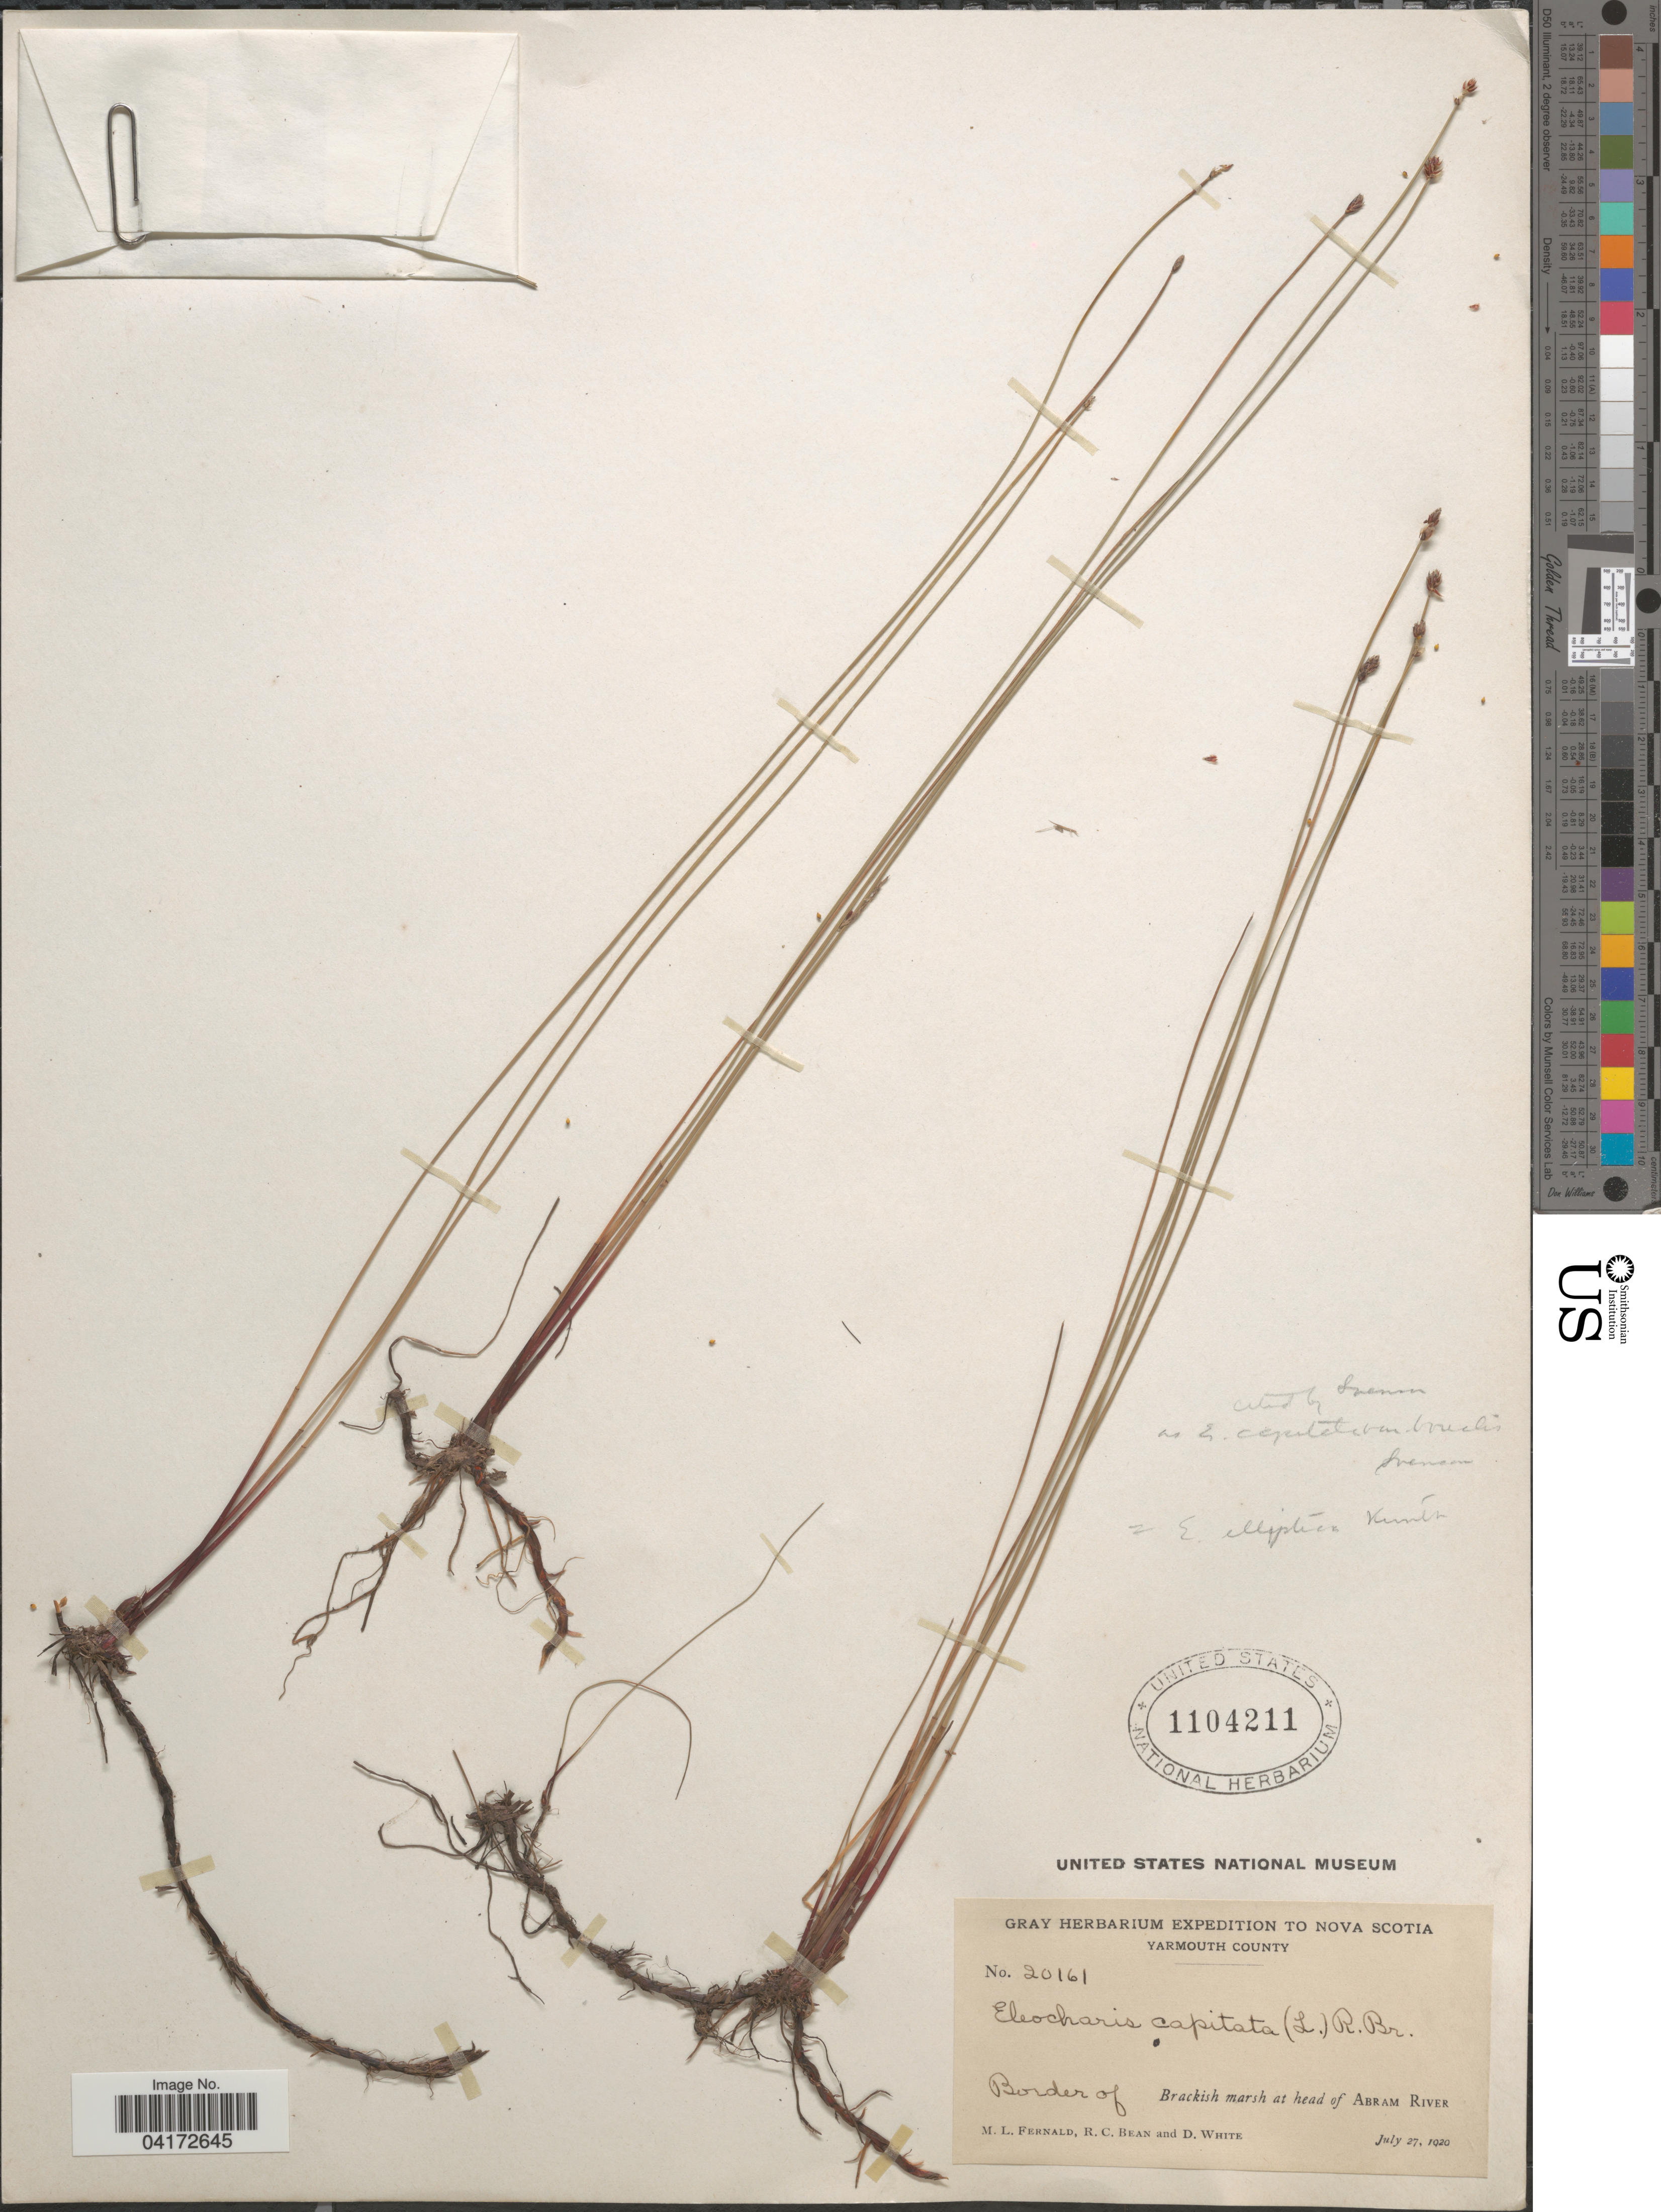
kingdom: Plantae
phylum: Tracheophyta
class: Liliopsida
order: Poales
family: Cyperaceae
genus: Eleocharis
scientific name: Eleocharis elliptica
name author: Kunth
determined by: Strong, Mark T., (BOT), Smithsonian Institution - National Museum of Natural History (UNITED STATES)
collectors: M. L. Fernald, R. Bean & D. White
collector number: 20161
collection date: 1920-07-27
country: Canada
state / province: Nova Scotia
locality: Gray Herbarium Expedition to Nova Scotia. Yarmouth County. Border of Brackish marsh at head of Abram River.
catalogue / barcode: US 1104211